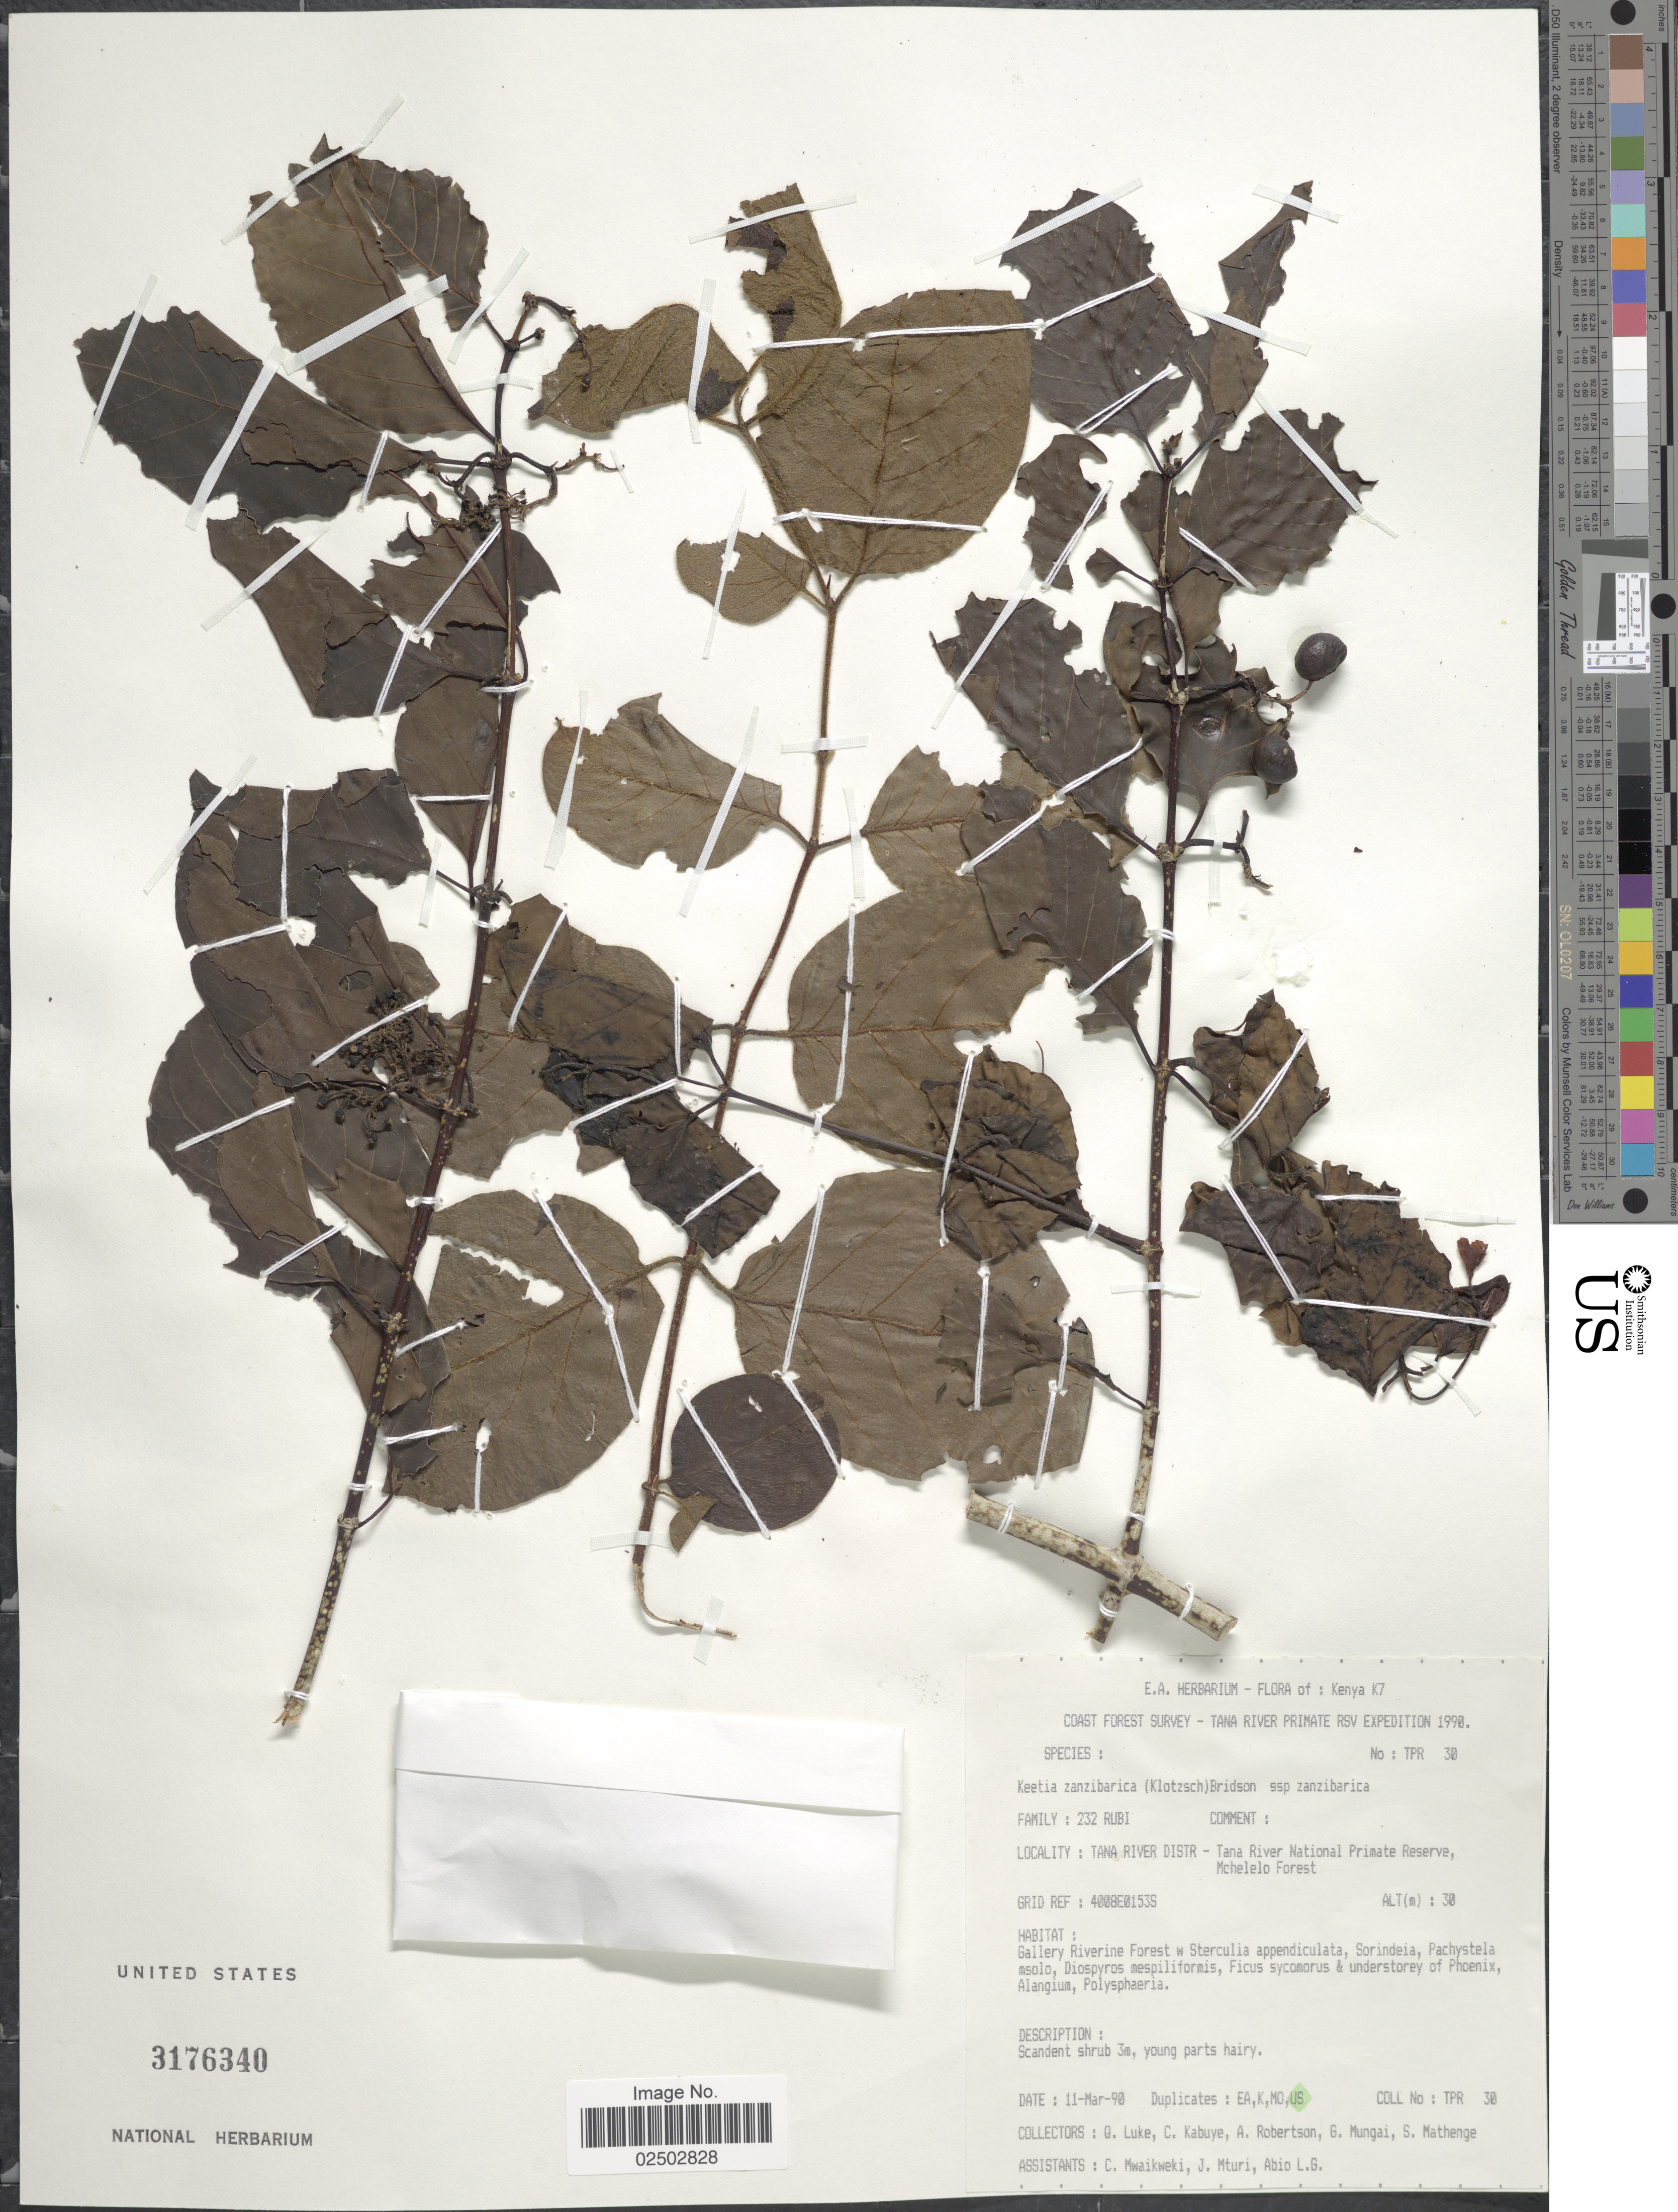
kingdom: Plantae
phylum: Tracheophyta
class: Magnoliopsida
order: Gentianales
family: Rubiaceae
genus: Keetia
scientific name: Keetia zanzibarica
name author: (Klotzsch) Bridson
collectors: G. Luke, C. Kabuye, A. Robertson, G. Mungai & et al.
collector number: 30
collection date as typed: Transcribed d/m/y: 11/3/90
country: Kenya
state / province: Tana River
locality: Kenya, K7, Tana River Distr., Tana River National Primate Reserve, Mchelelo Forest, Grid Ref.: 4008E0153S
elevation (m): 30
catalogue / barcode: US 3176340